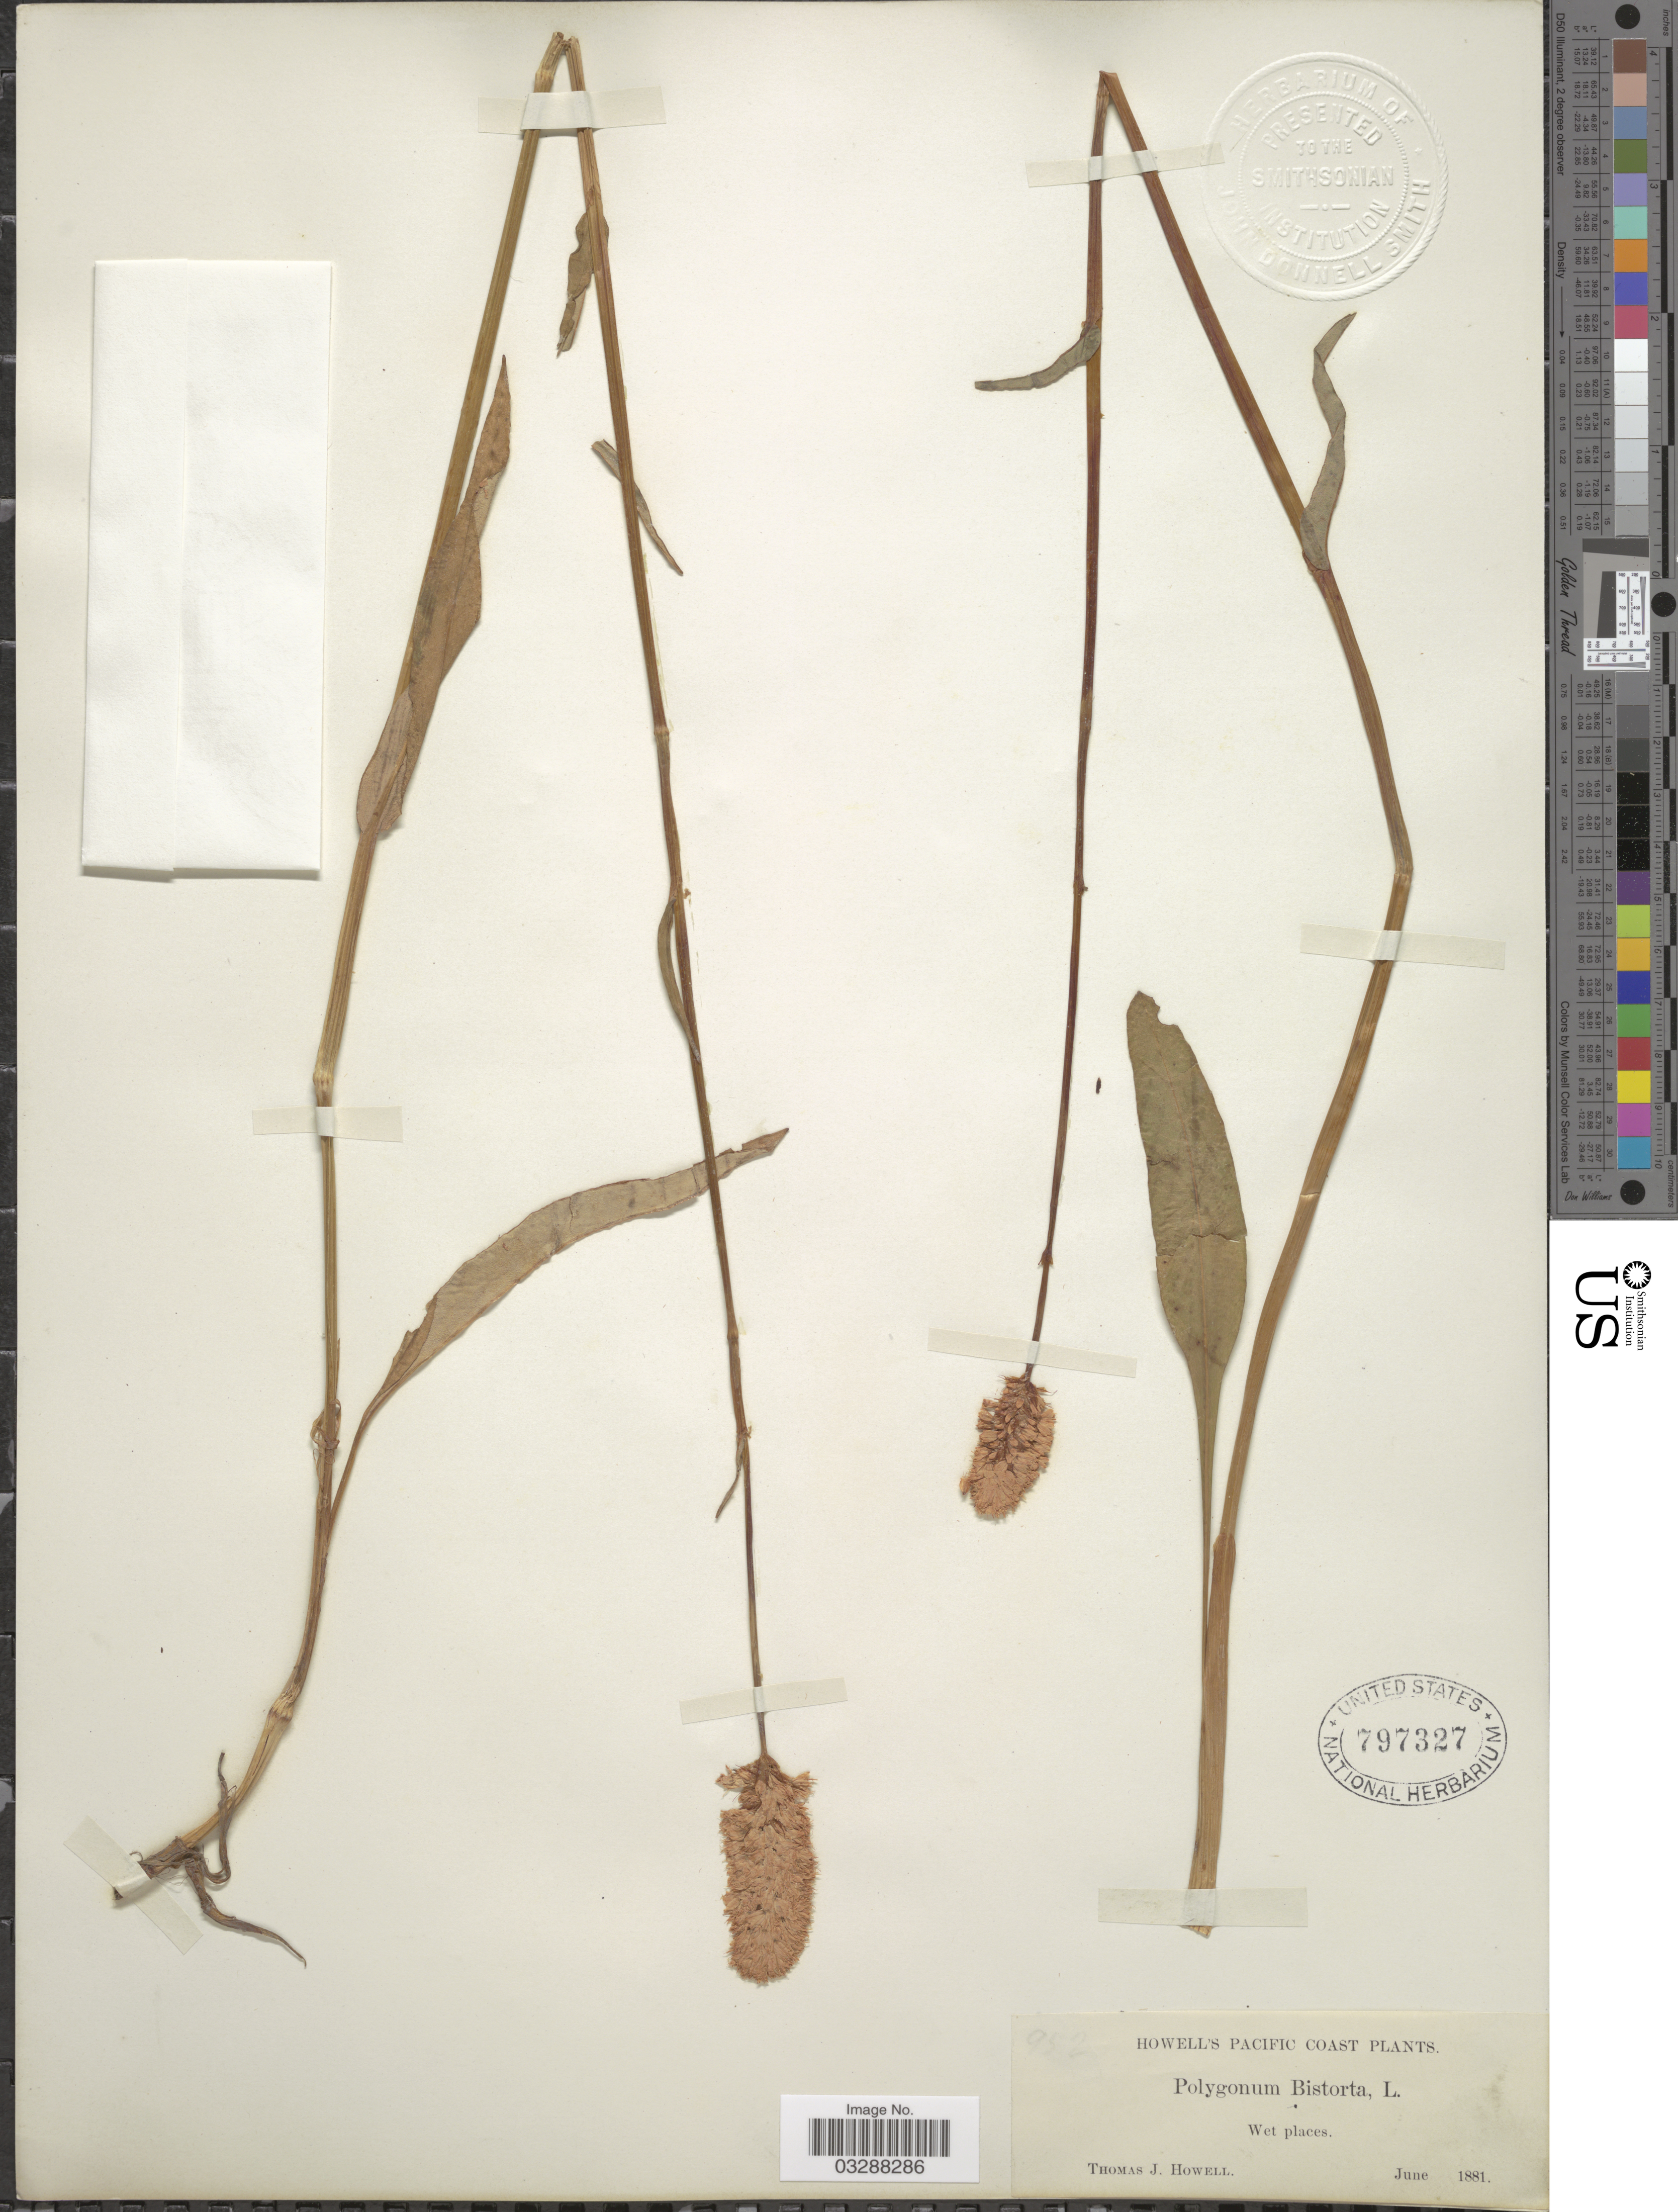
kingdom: Plantae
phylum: Tracheophyta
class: Magnoliopsida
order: Caryophyllales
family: Polygonaceae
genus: Bistorta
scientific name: Bistorta bistortoides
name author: (Pursh) Small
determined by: Strong, Mark T., (BOT), Smithsonian Institution - National Museum of Natural History (UNITED STATES)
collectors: T. J. Howell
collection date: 1881-06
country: United States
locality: Pacific Coast.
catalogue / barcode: US 797327